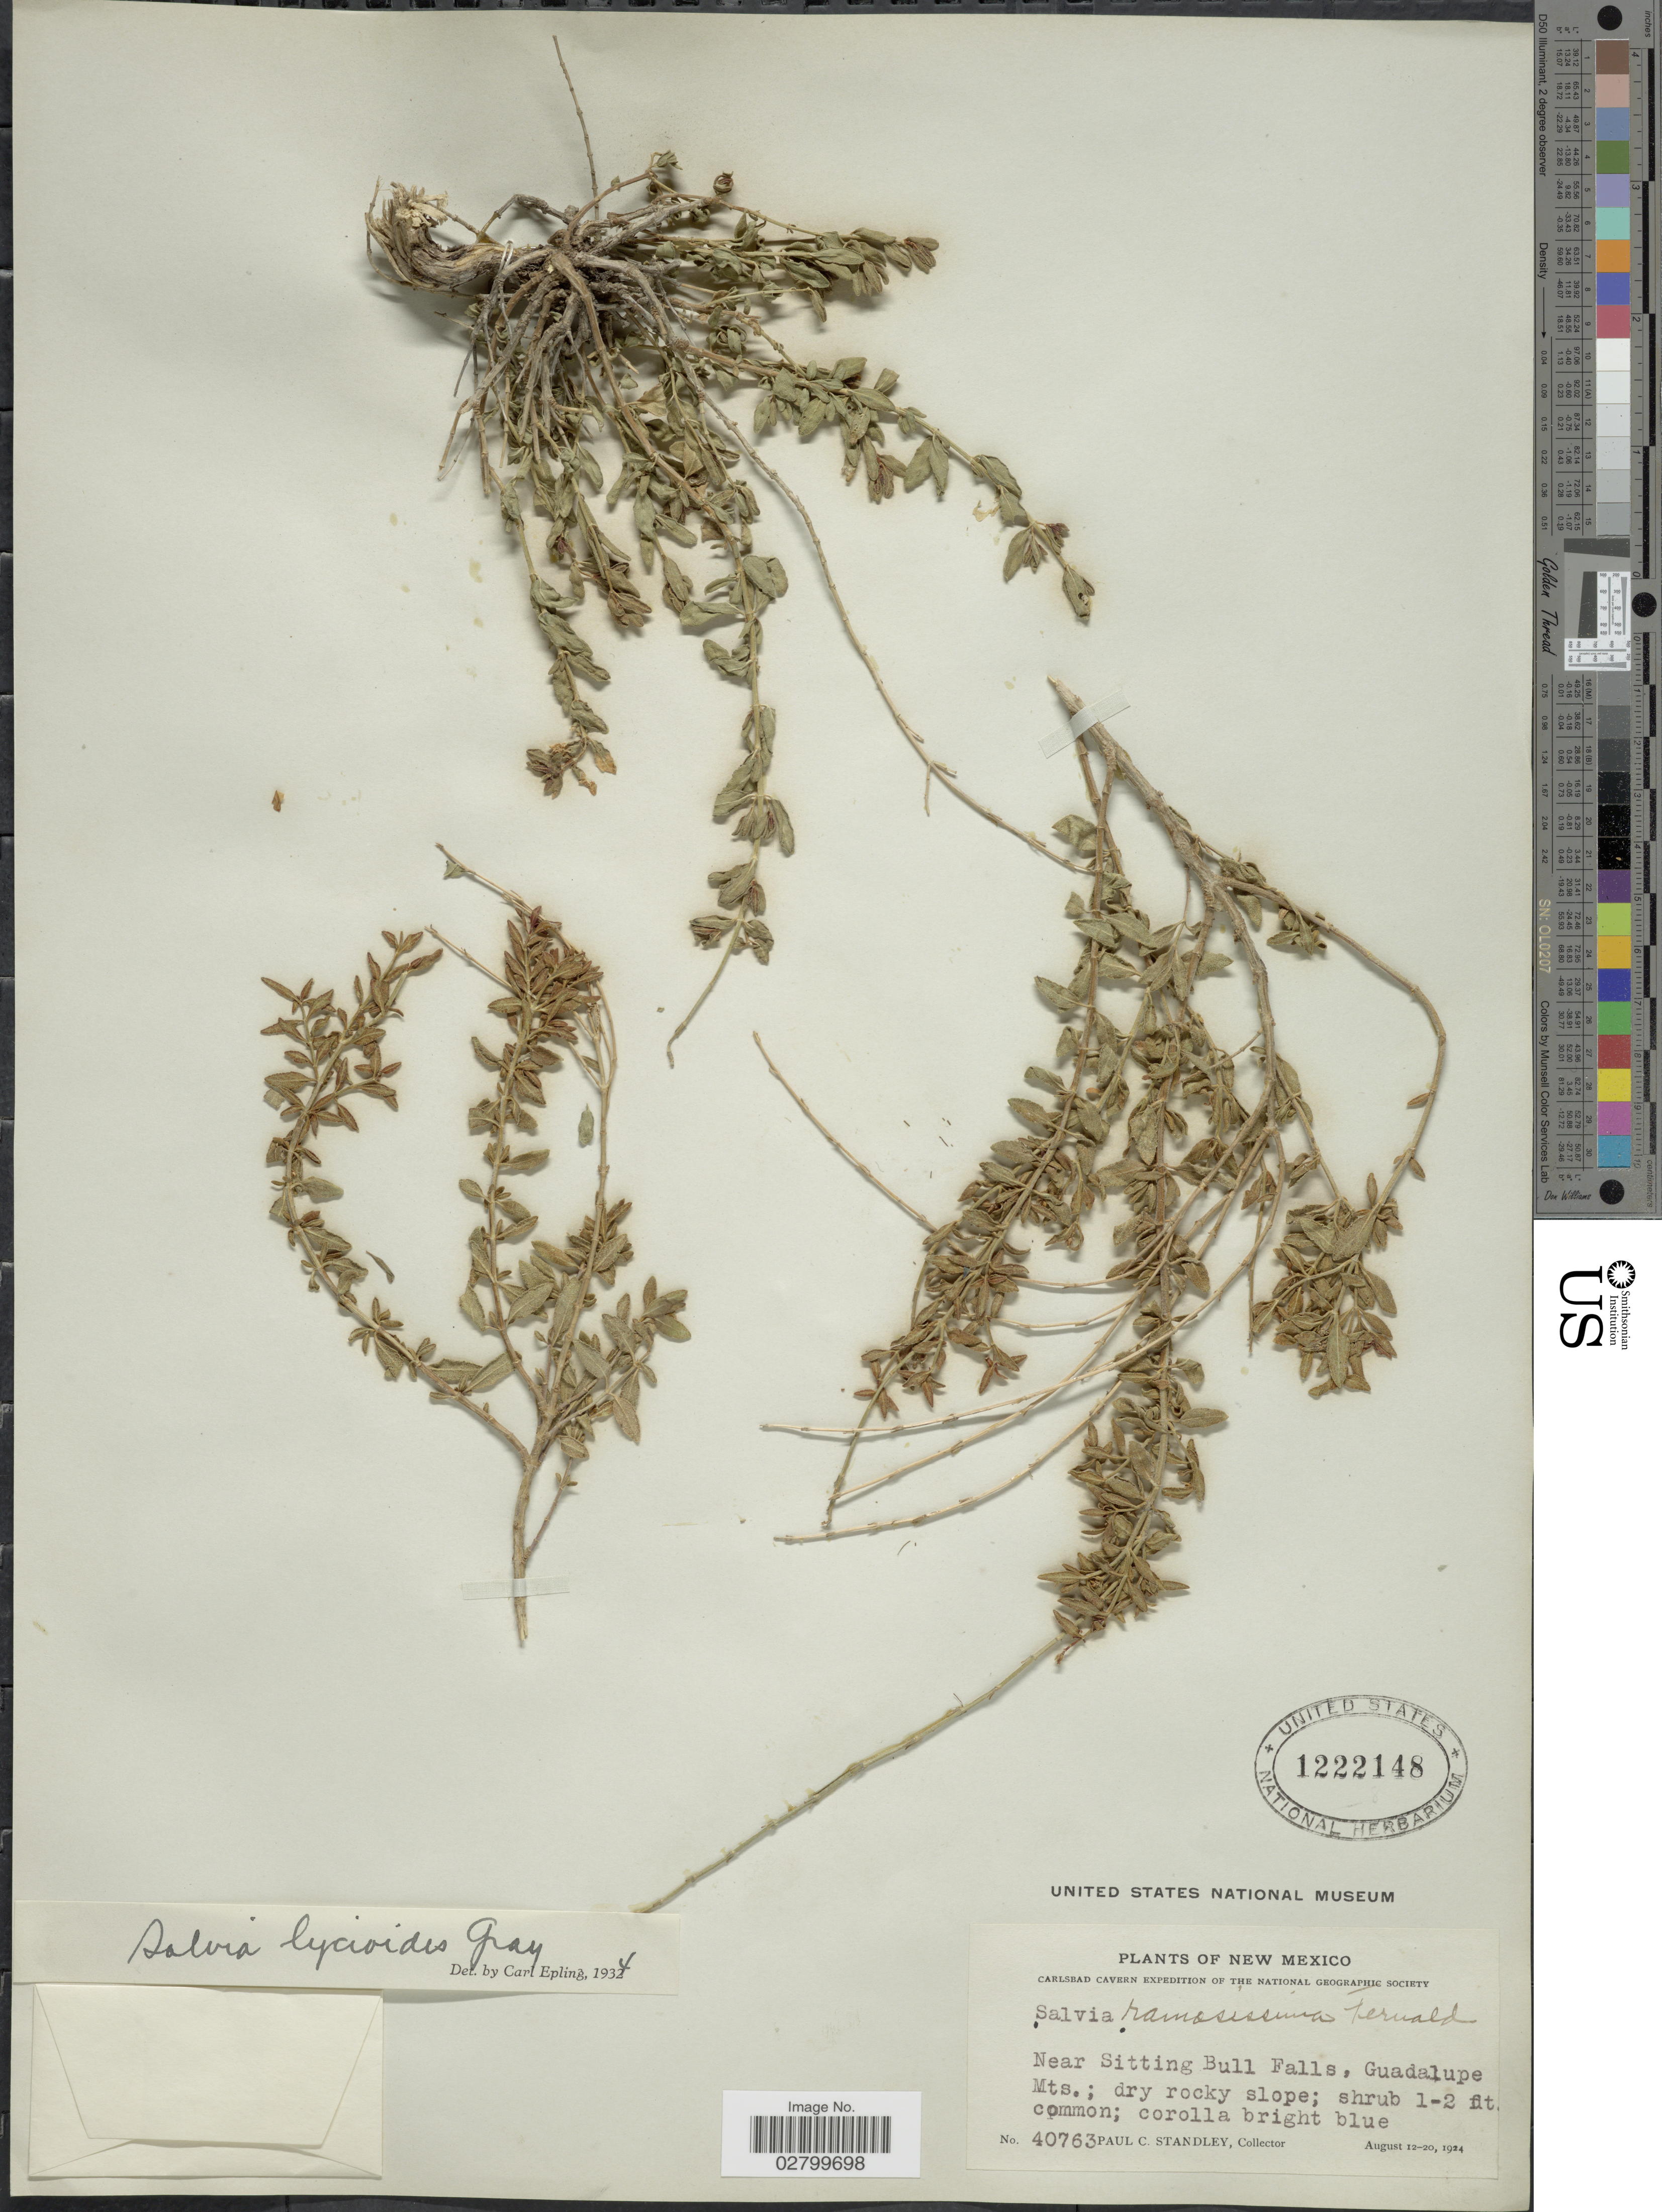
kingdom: Plantae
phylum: Tracheophyta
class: Magnoliopsida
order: Lamiales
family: Lamiaceae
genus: Salvia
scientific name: Salvia lycioides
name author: A. Gray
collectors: P. C. Standley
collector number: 40763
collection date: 1924-08-12/1924-08-20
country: United States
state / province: New Mexico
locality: Near Sitting Bull Falls, Guadalupe Mts.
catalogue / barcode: US 1222148